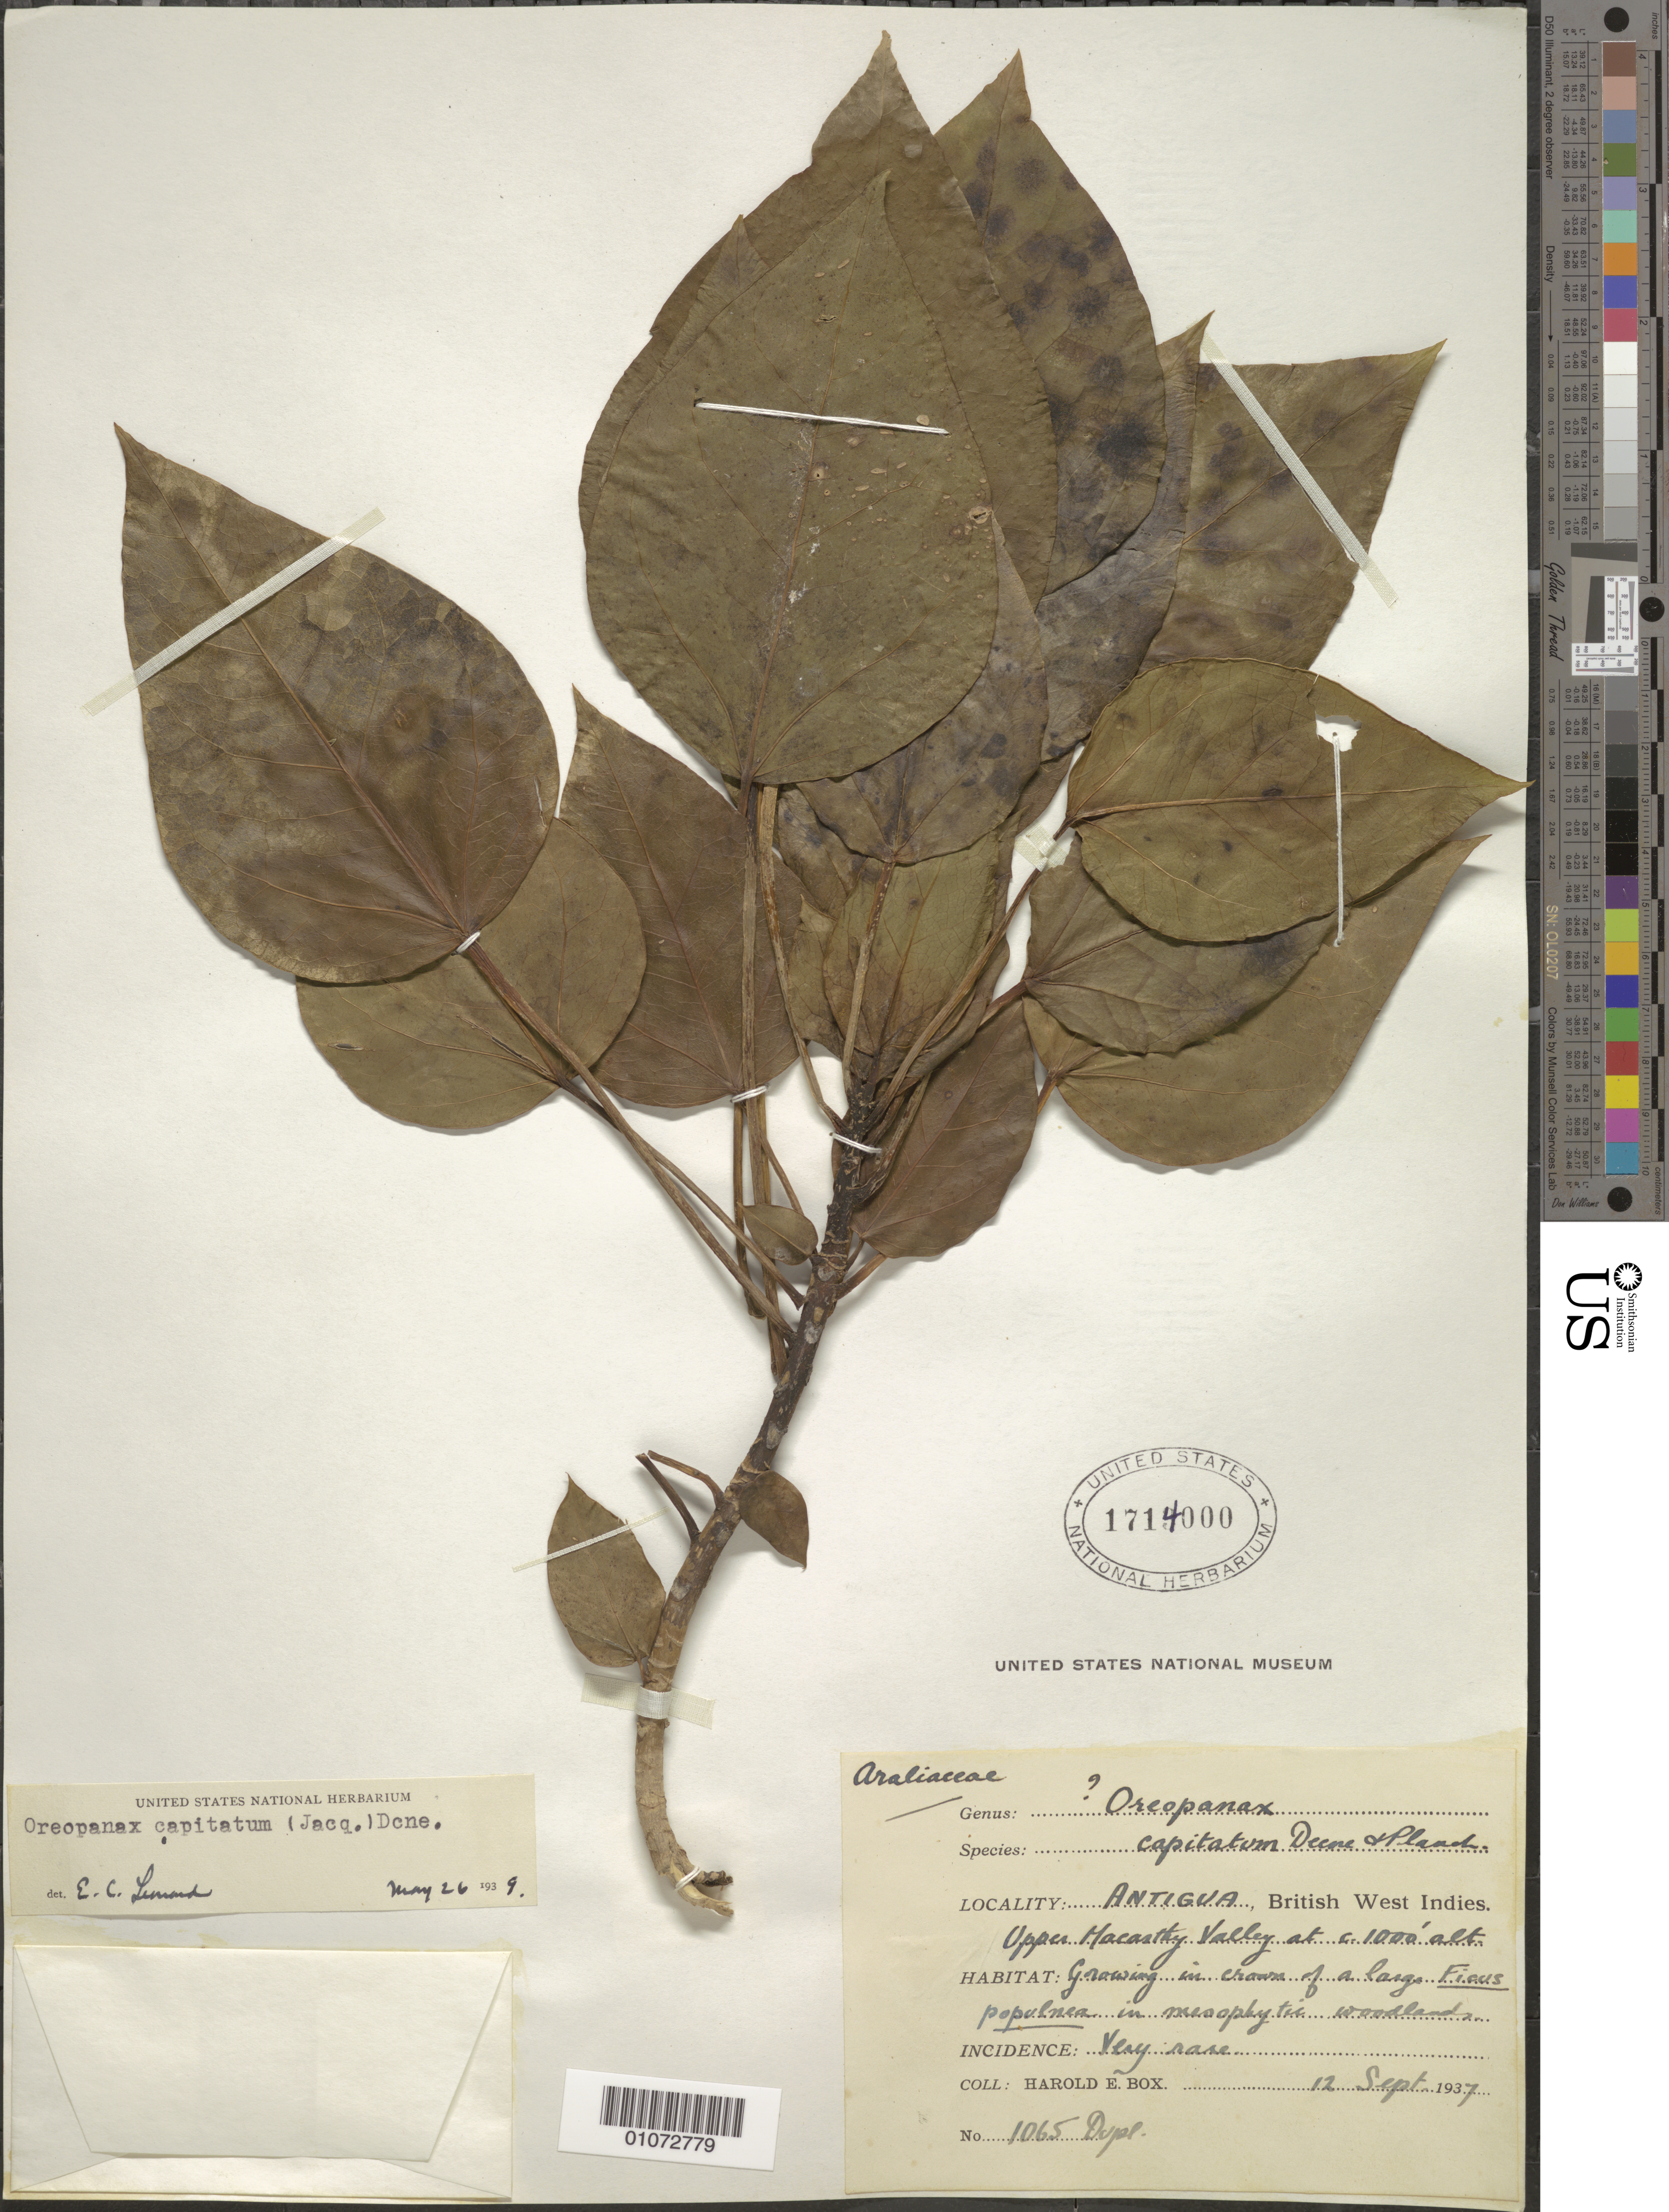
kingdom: Plantae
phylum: Tracheophyta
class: Magnoliopsida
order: Apiales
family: Araliaceae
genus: Oreopanax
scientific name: Oreopanax capitatus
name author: (Jacq.) Decne. & Planch.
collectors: H. E. Box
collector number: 1065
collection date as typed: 12 Sep 1937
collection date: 1937-09-12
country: Antigua and Barbuda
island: Antigua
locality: Upper Macarthy Valley, growing in crown oa a large Ficus populnea in mesophytic woodland. Very rare.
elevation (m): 305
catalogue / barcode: US 1714000